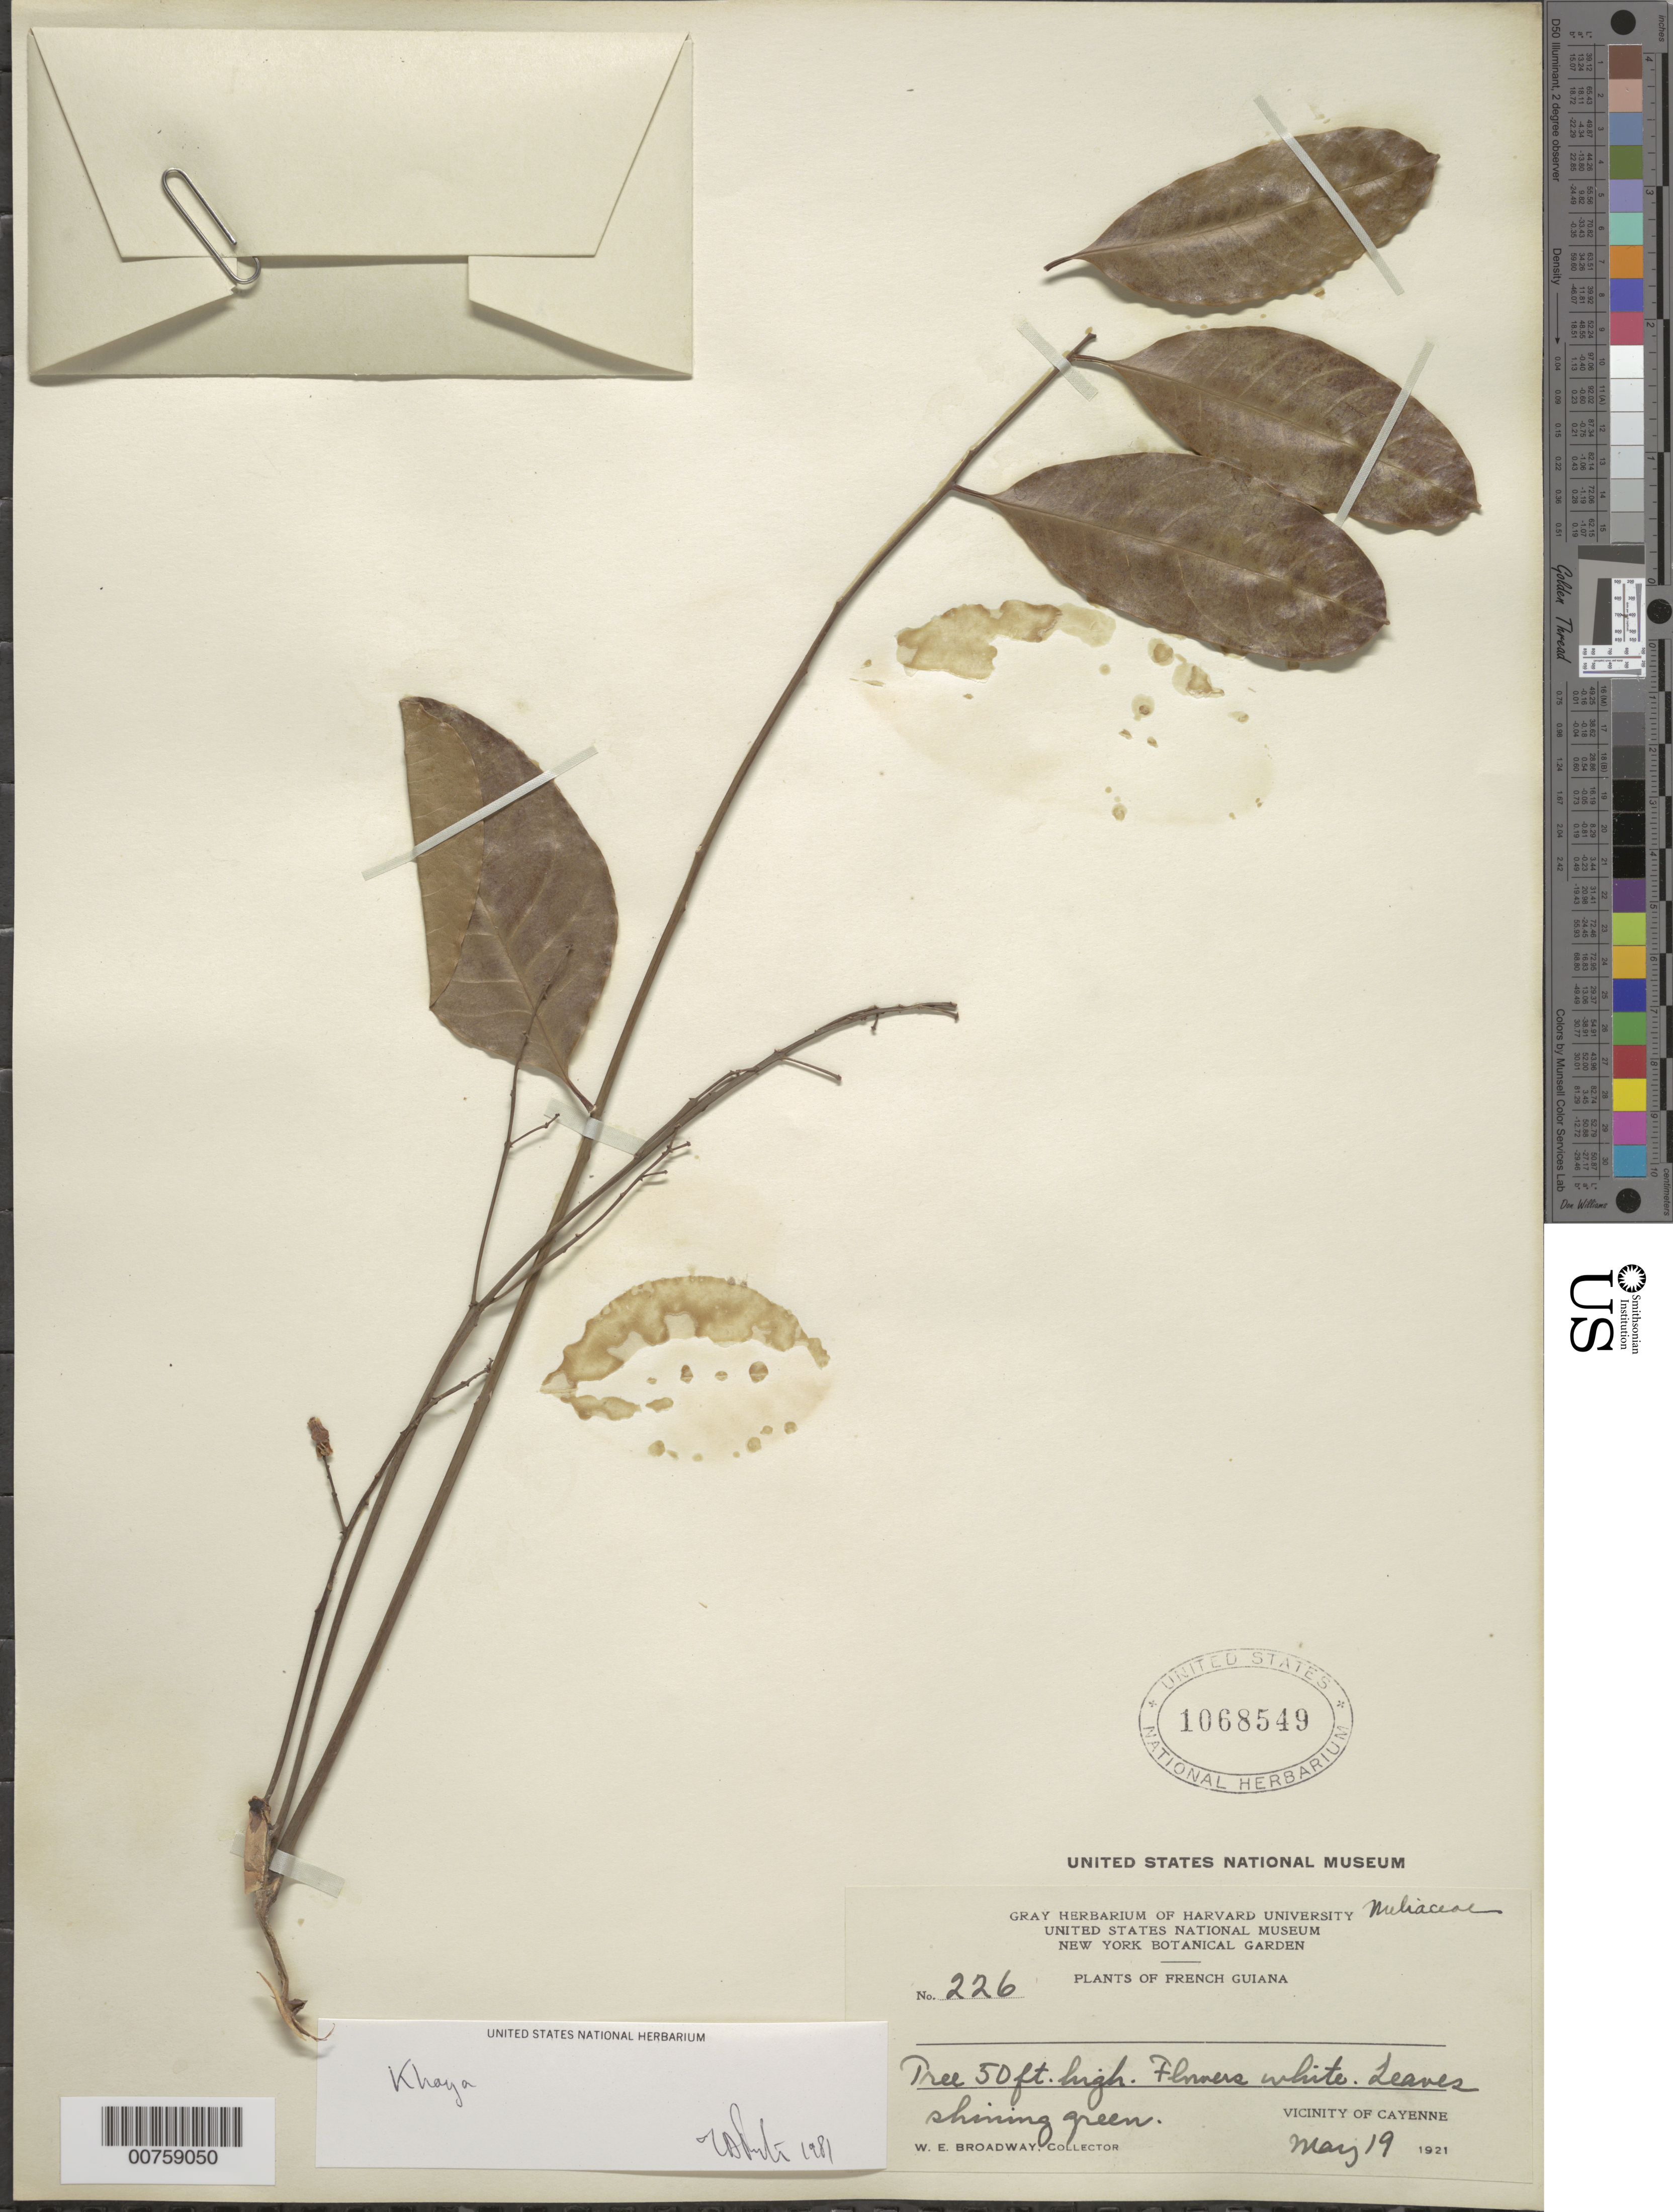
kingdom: Plantae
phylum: Tracheophyta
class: Magnoliopsida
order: Sapindales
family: Meliaceae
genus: Khaya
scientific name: Khaya sp.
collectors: W. E. Broadway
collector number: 226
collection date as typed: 19-May-21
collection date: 1921-05-19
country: French Guiana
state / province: Cayenne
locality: Cayenne, vic.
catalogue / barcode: US 1068549